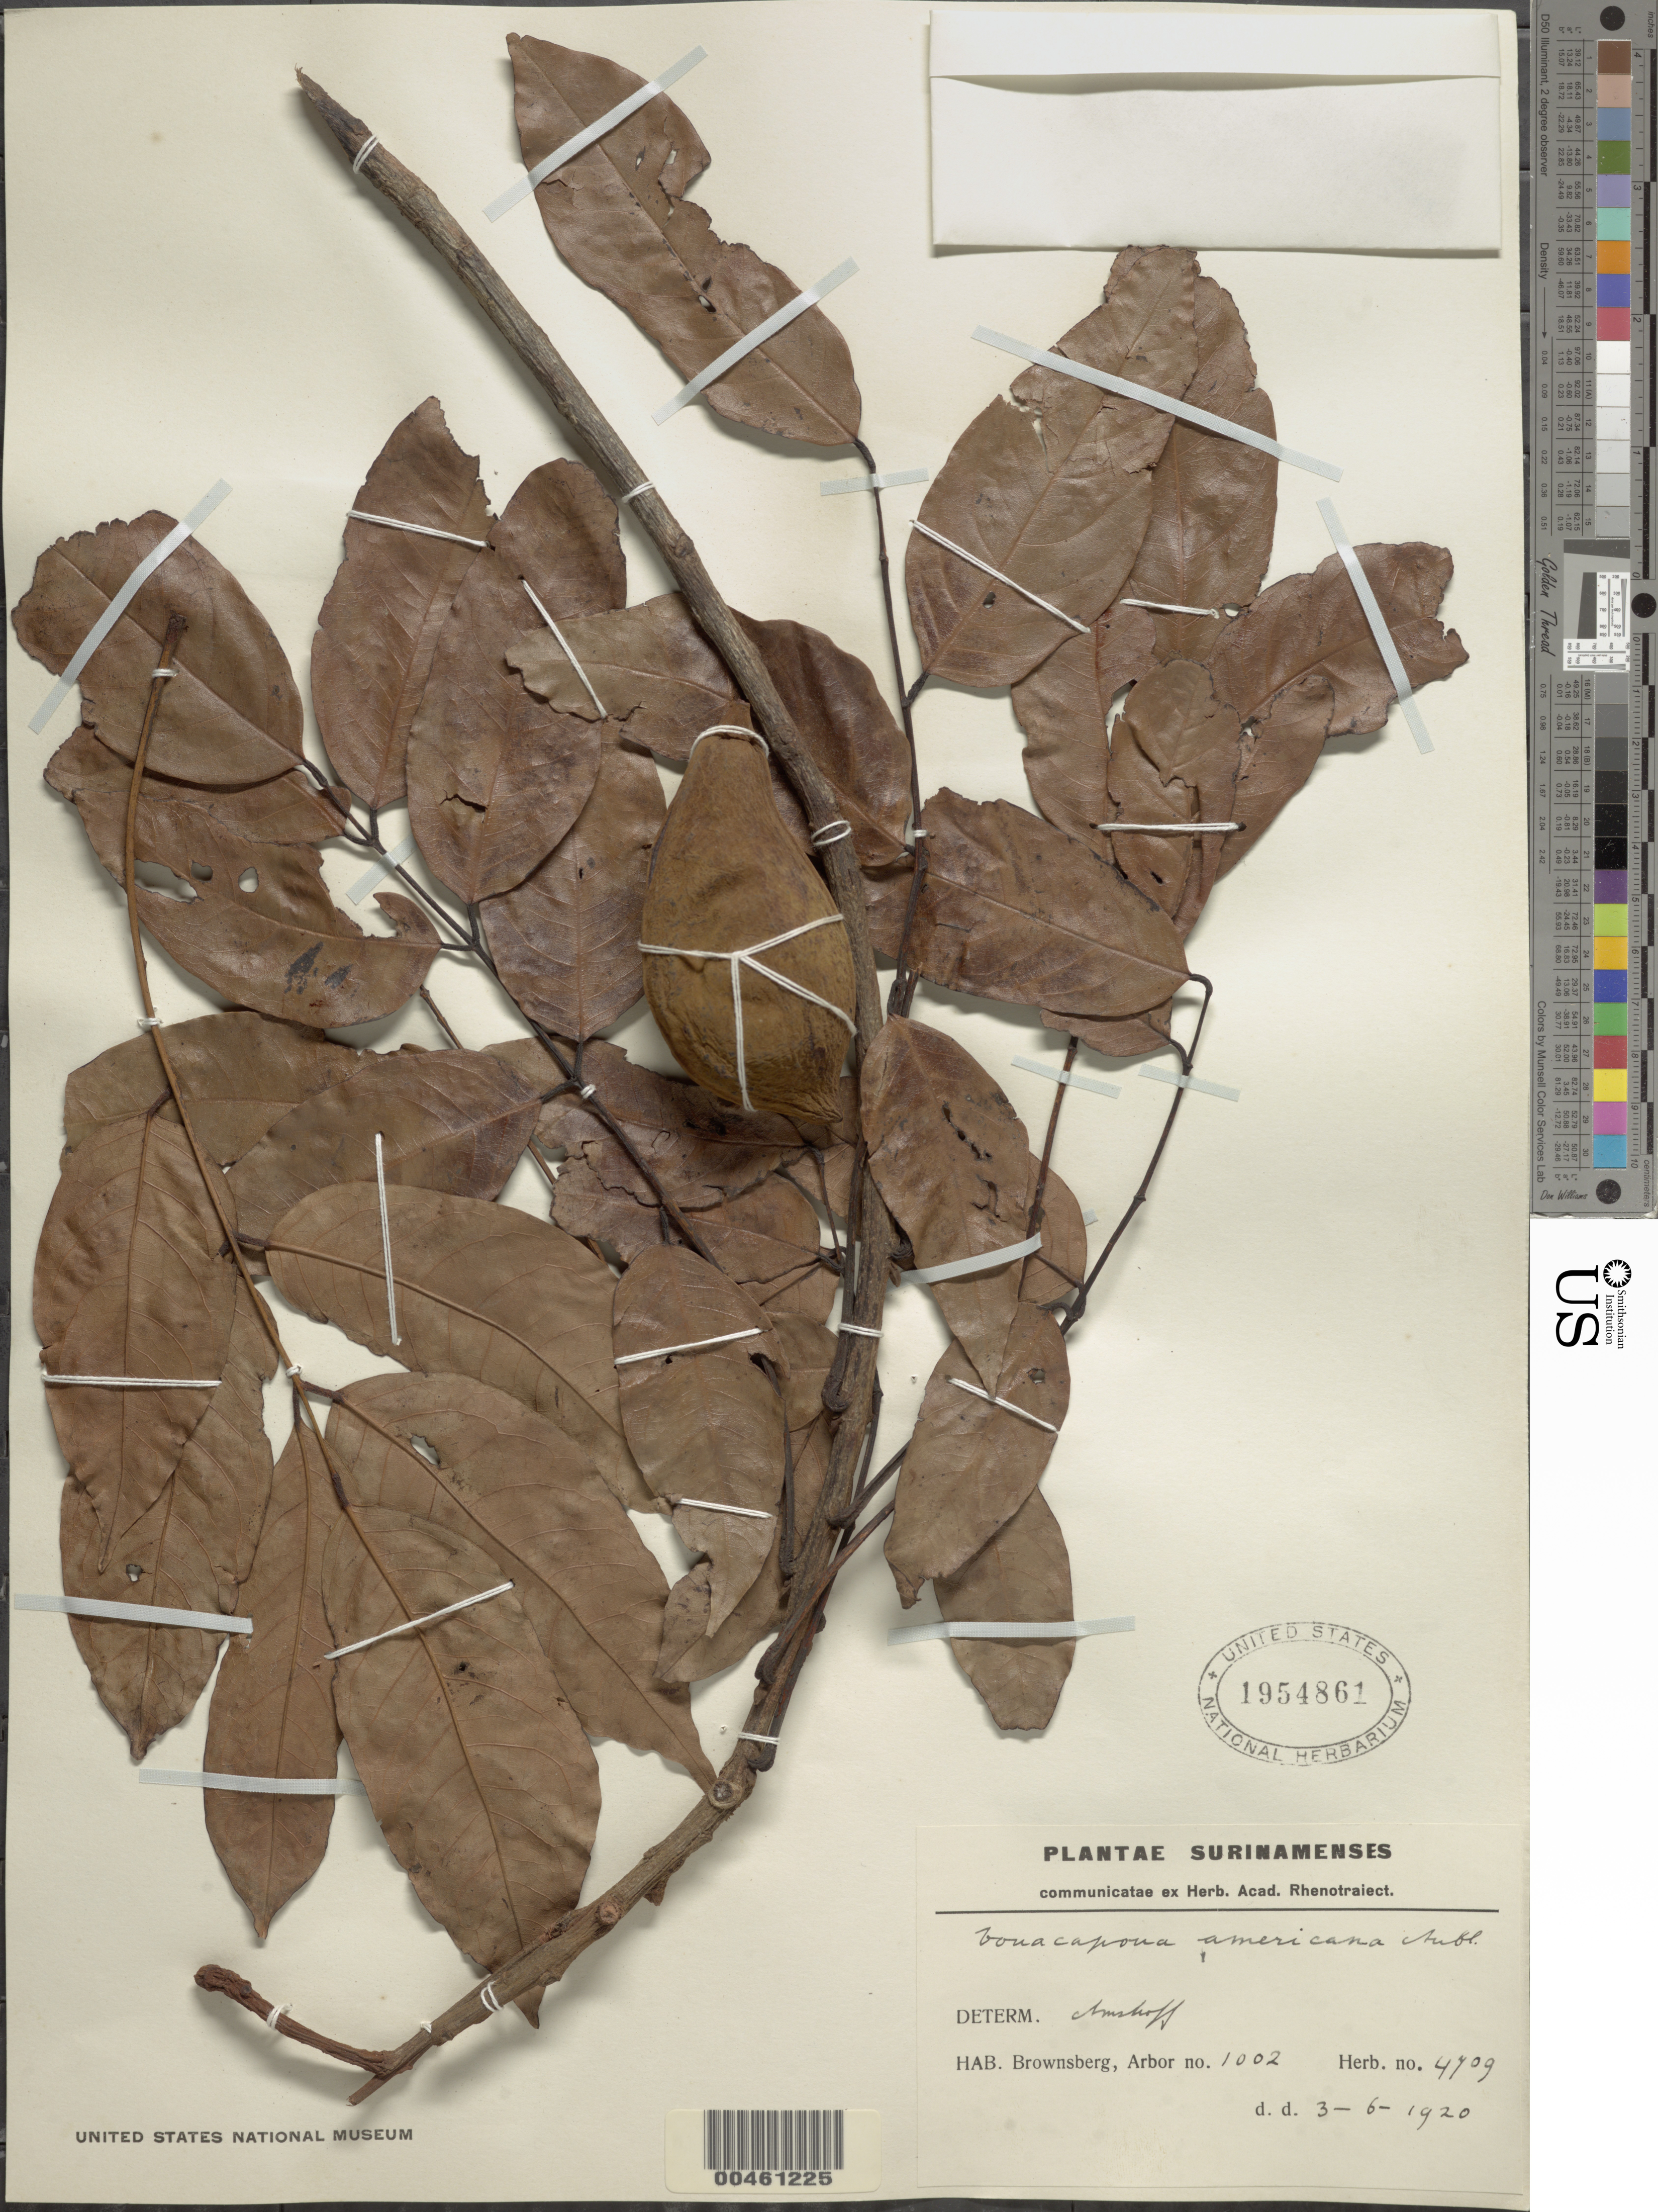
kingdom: Plantae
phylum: Tracheophyta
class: Magnoliopsida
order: Fabales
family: Fabaceae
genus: Vouacapoua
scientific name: Vouacapoua americana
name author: Aubl.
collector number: Herb. No 4709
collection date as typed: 03 Jun 1920 or 06 Mar 1920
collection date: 1920-03-06 or 1920-06-03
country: Suriname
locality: Brownsberg, arbor no. 1002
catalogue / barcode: US 1954861